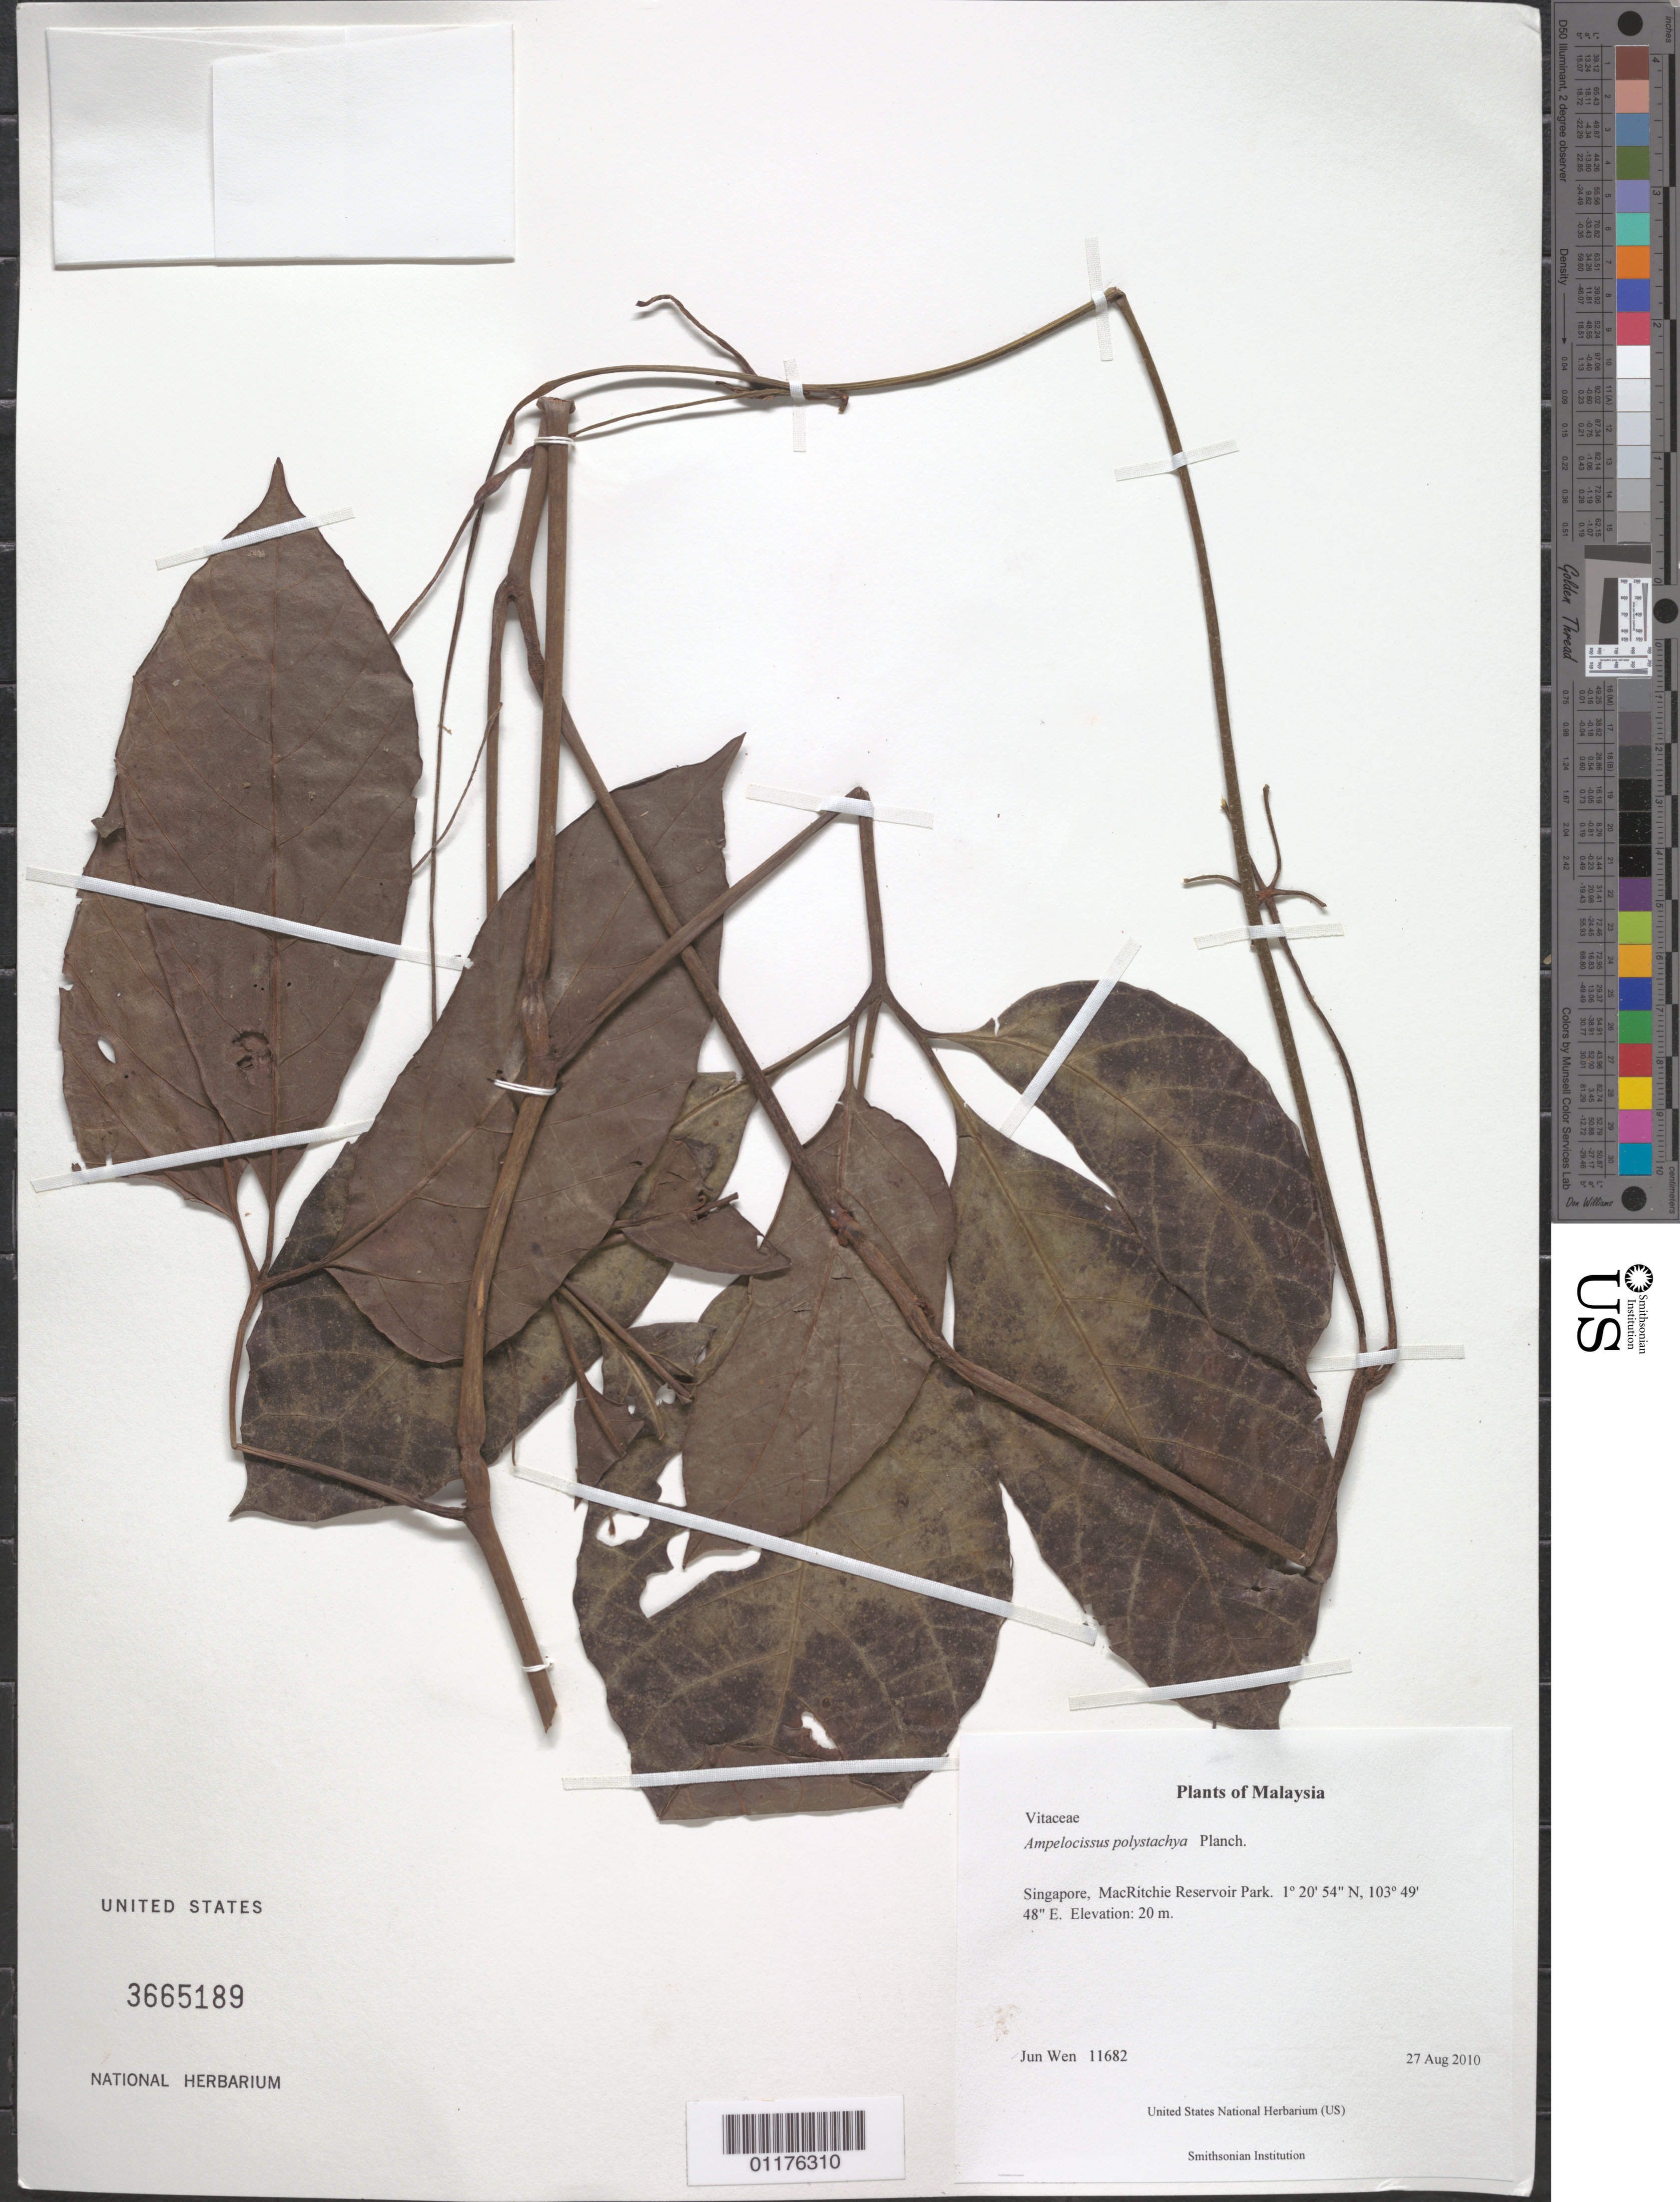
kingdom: Plantae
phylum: Tracheophyta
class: Magnoliopsida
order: Vitales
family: Vitaceae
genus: Ampelocissus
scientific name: Ampelocissus polystachya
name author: Planch.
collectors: J. Wen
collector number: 11682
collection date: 2010-08-27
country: Singapore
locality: MacRitchie Reservoir Park.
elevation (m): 20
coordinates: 01 20.909 N, 103 49.800 E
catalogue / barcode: US 3665189